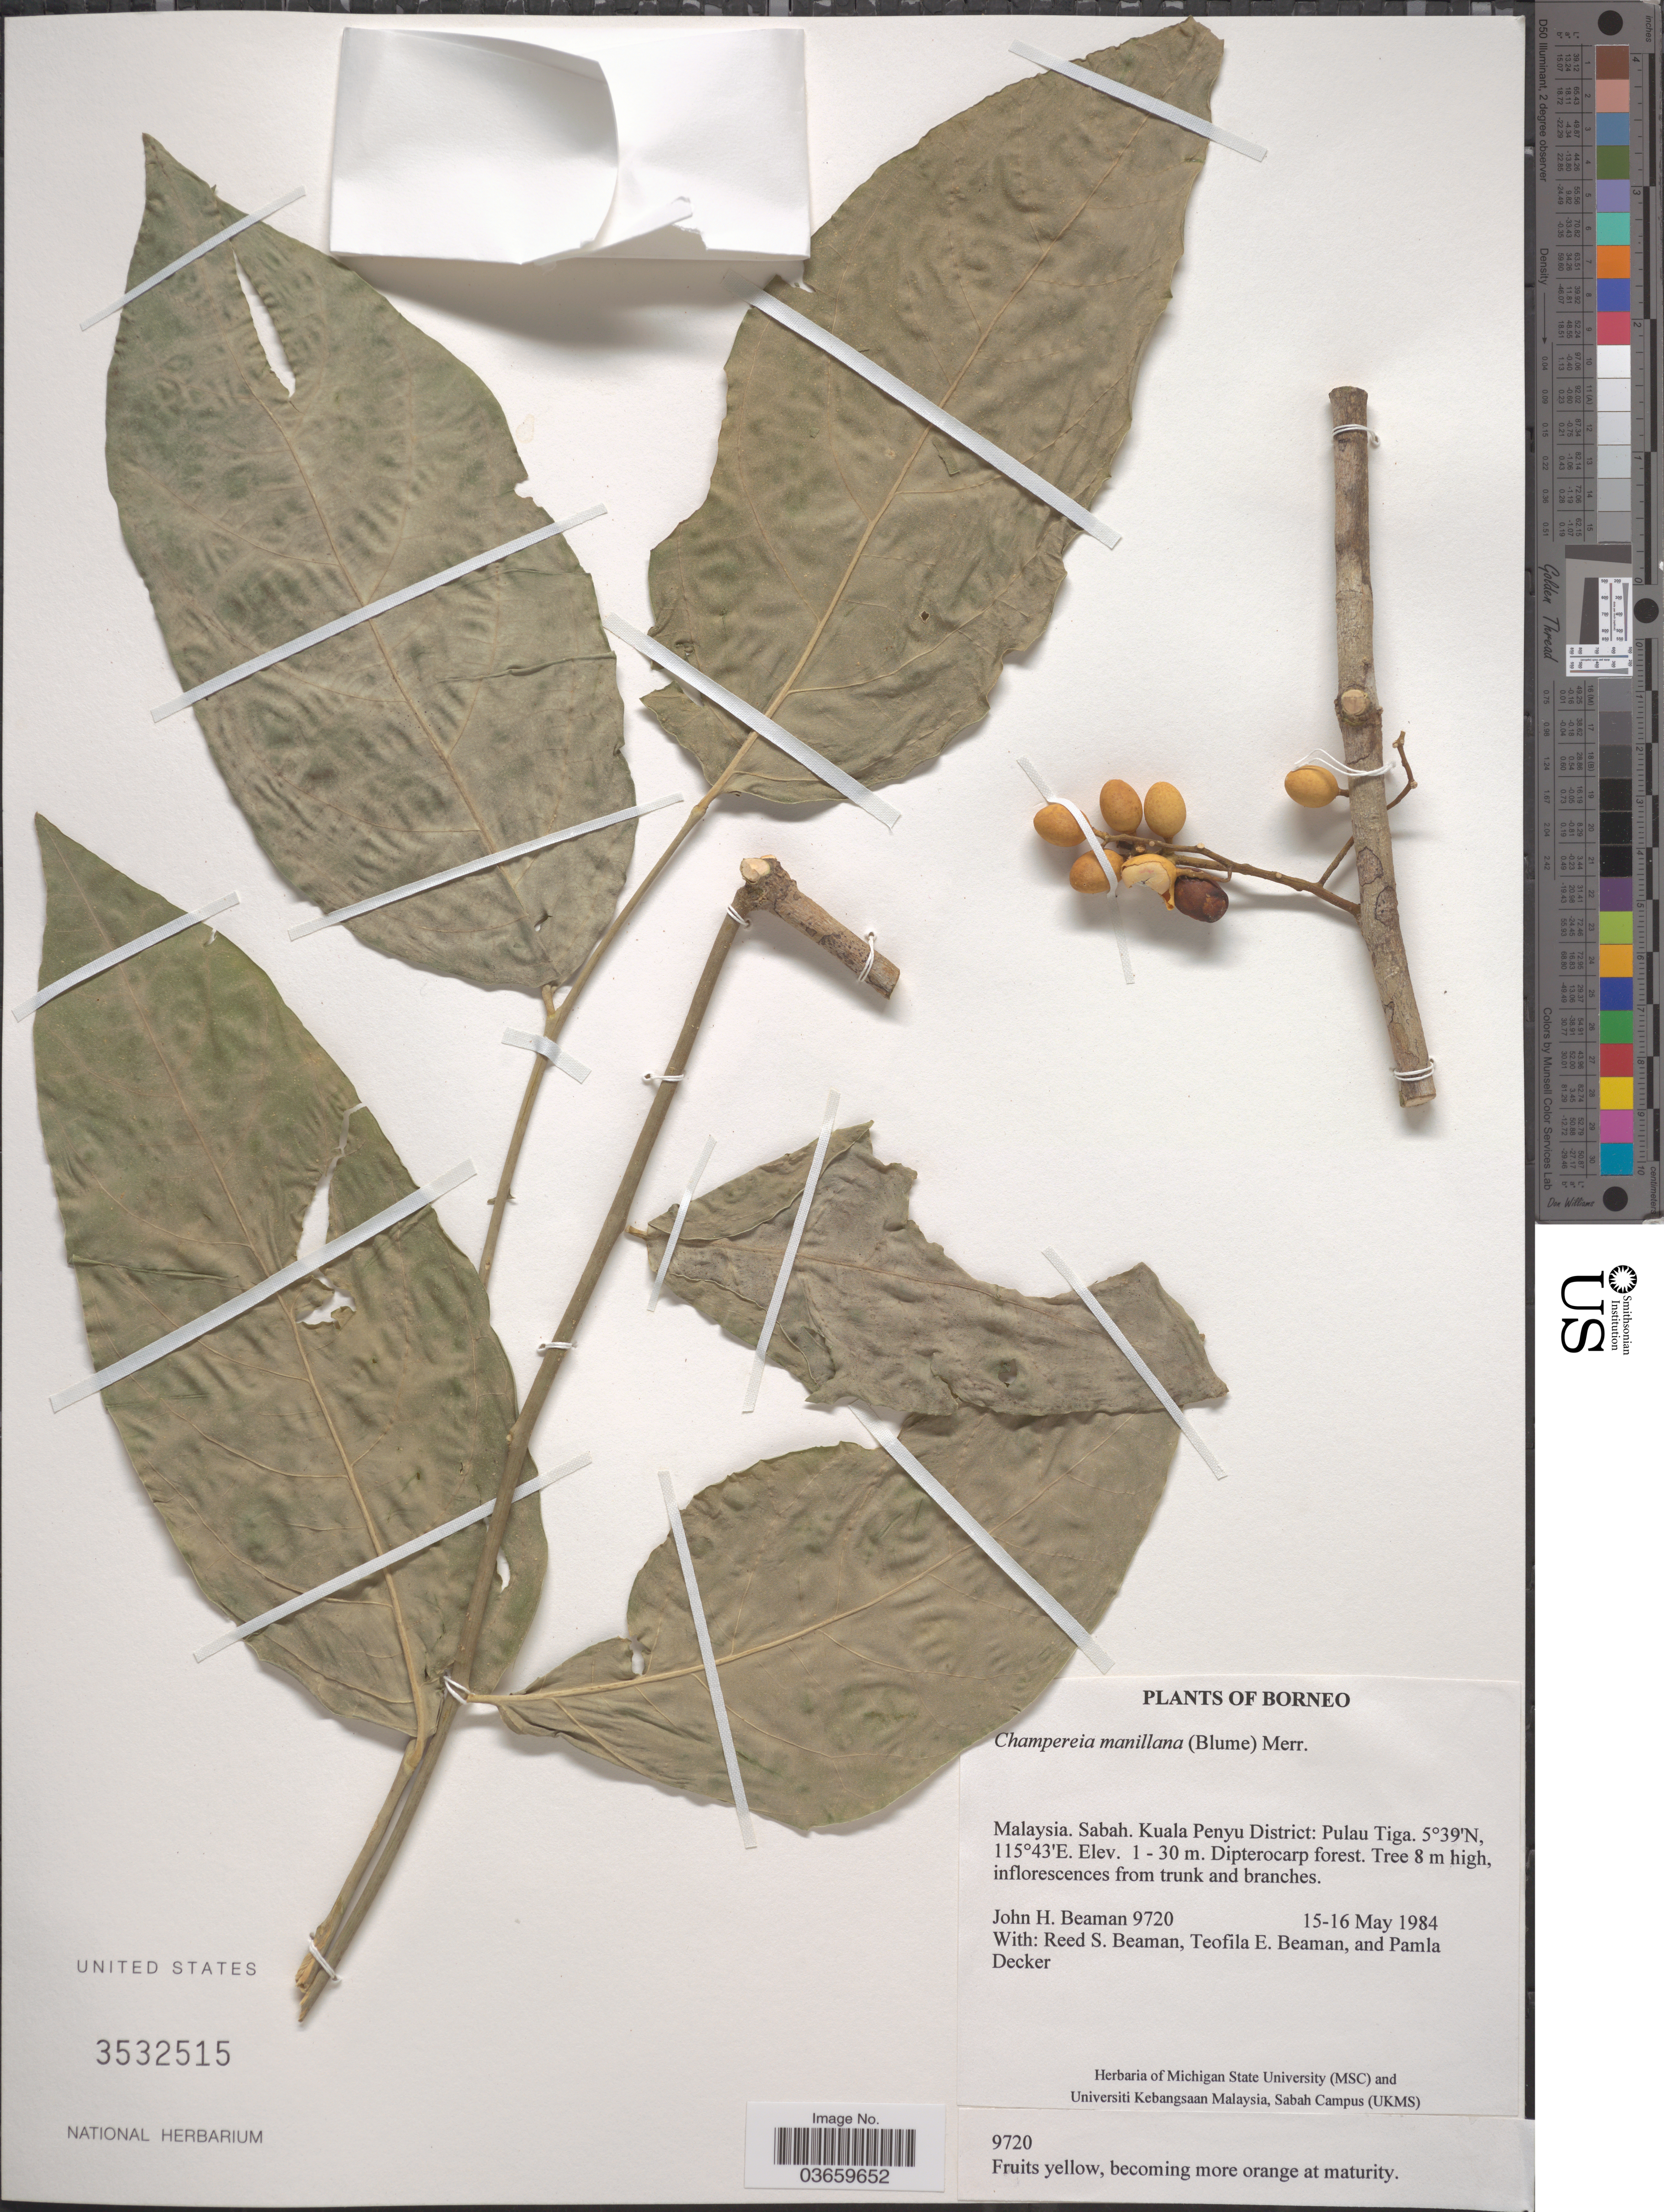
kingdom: Plantae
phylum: Tracheophyta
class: Magnoliopsida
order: Santalales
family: Opiliaceae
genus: Champereia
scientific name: Champereia manillana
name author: (Blume) Merr.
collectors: J. H. Beaman, R. S. Beaman, T. E. Beaman & P. Decker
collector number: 9720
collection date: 1984-05-15/1984-05-16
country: Malaysia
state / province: Sabah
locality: Borneo. Kuala Penyu District: Pulau Tiga.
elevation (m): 1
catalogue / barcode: US 3532515